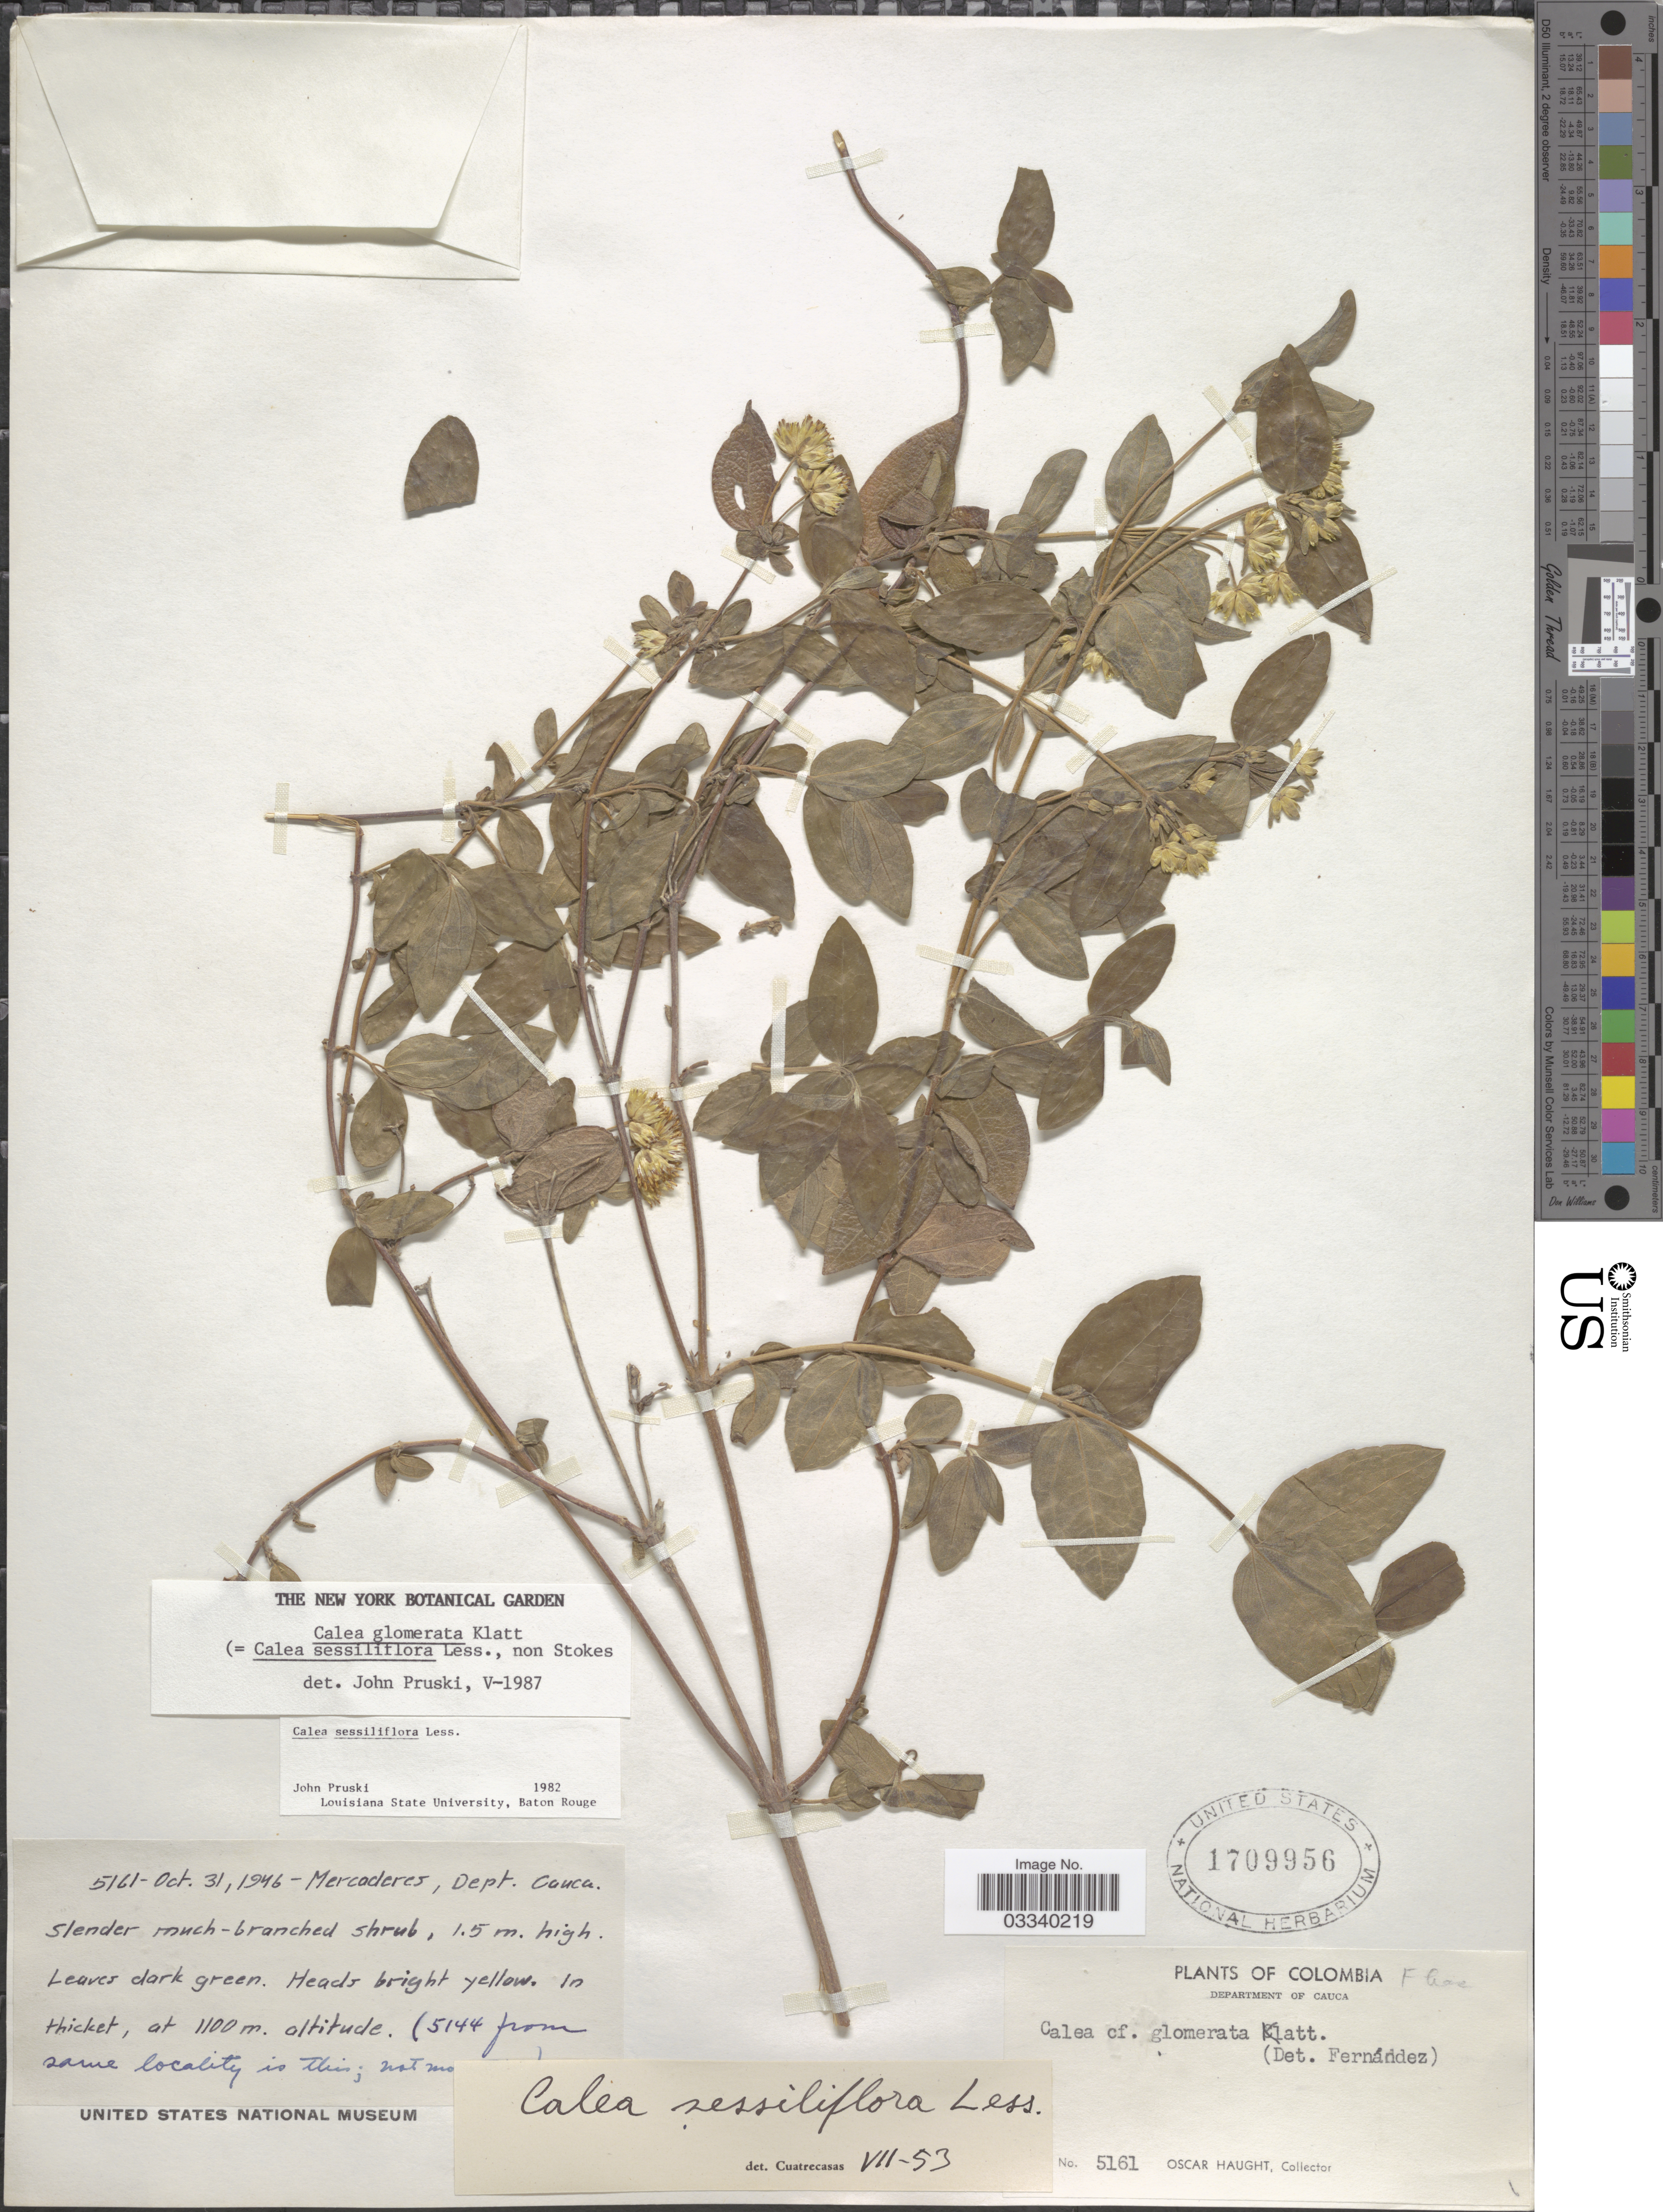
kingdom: Plantae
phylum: Tracheophyta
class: Magnoliopsida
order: Asterales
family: Asteraceae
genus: Calea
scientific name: Calea sessiliflora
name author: Less.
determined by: Pruski, J. F.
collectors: O. L. Haught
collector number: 5161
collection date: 1946-10-31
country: Colombia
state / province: Cauca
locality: Department of Cauca. Mercaderes.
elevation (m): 1100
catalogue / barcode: US 1709956